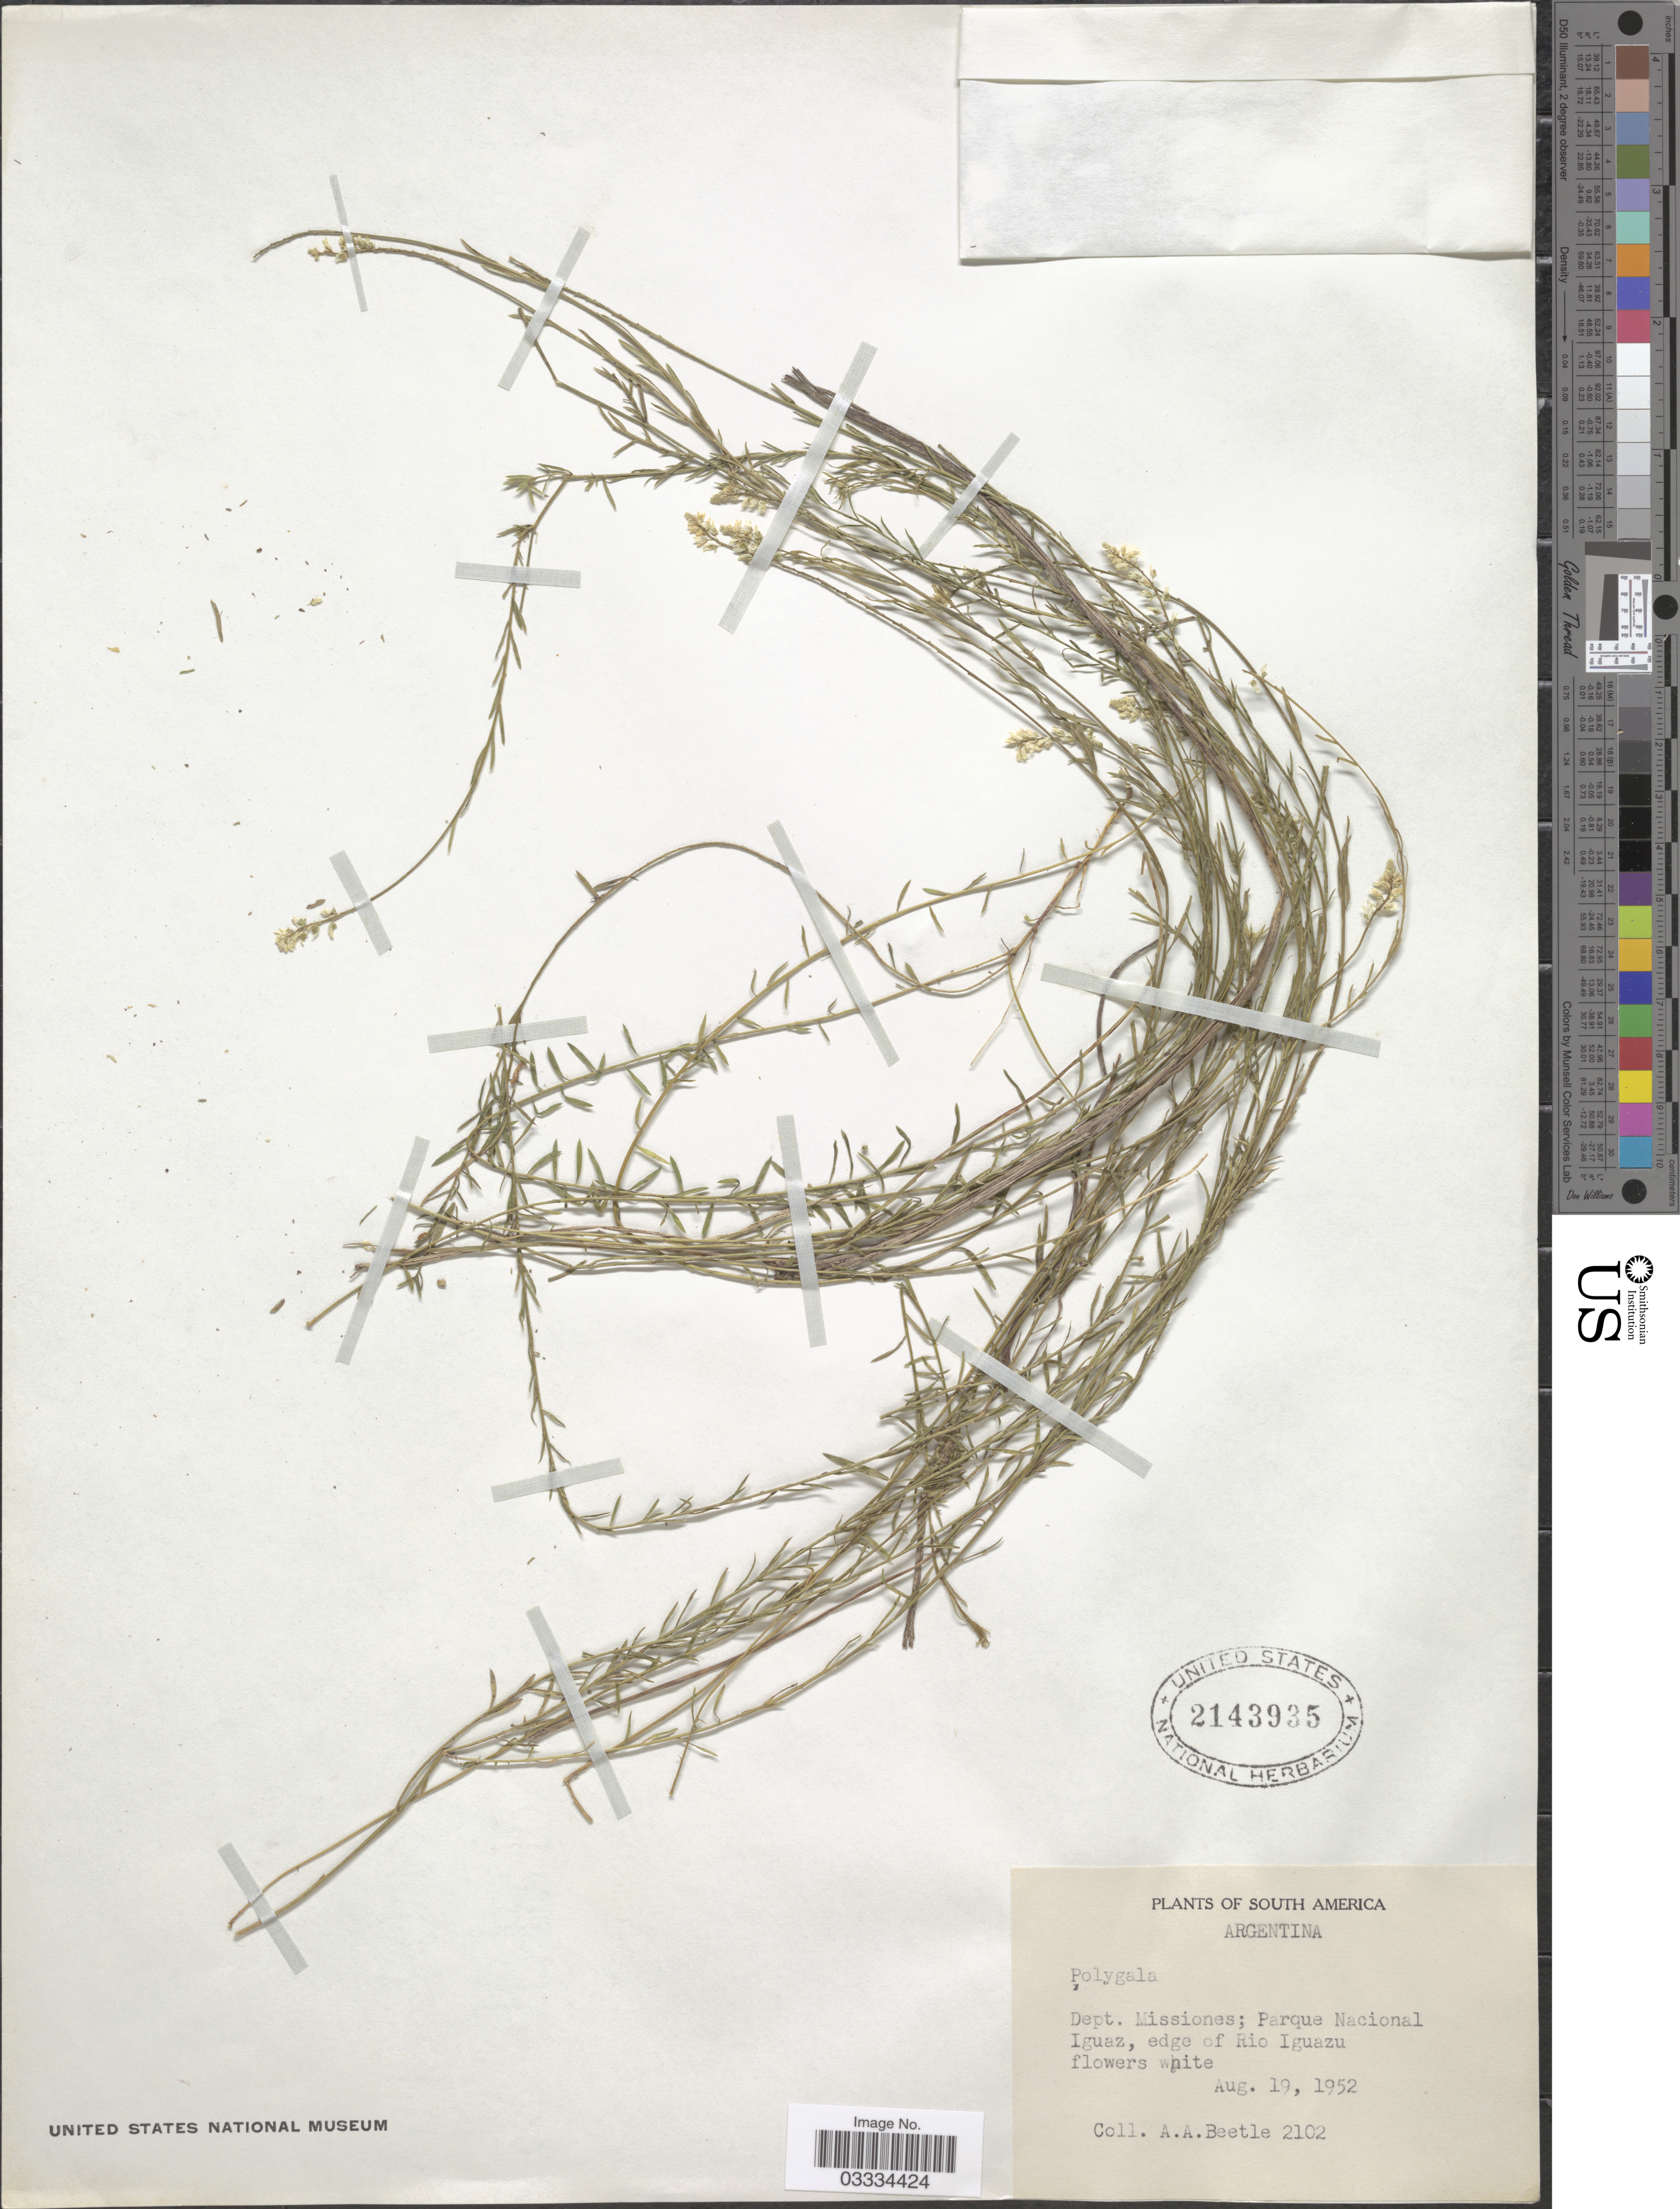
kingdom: Plantae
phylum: Tracheophyta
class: Magnoliopsida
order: Fabales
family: Polygalaceae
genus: Polygala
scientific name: Polygala sp.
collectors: A. A. Beetle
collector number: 2102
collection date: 1952-08-19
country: Argentina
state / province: Misiones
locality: Dept. Missiones; Parque Nacional Iguaz, edge of Rio Iguazu.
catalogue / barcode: US 2143935